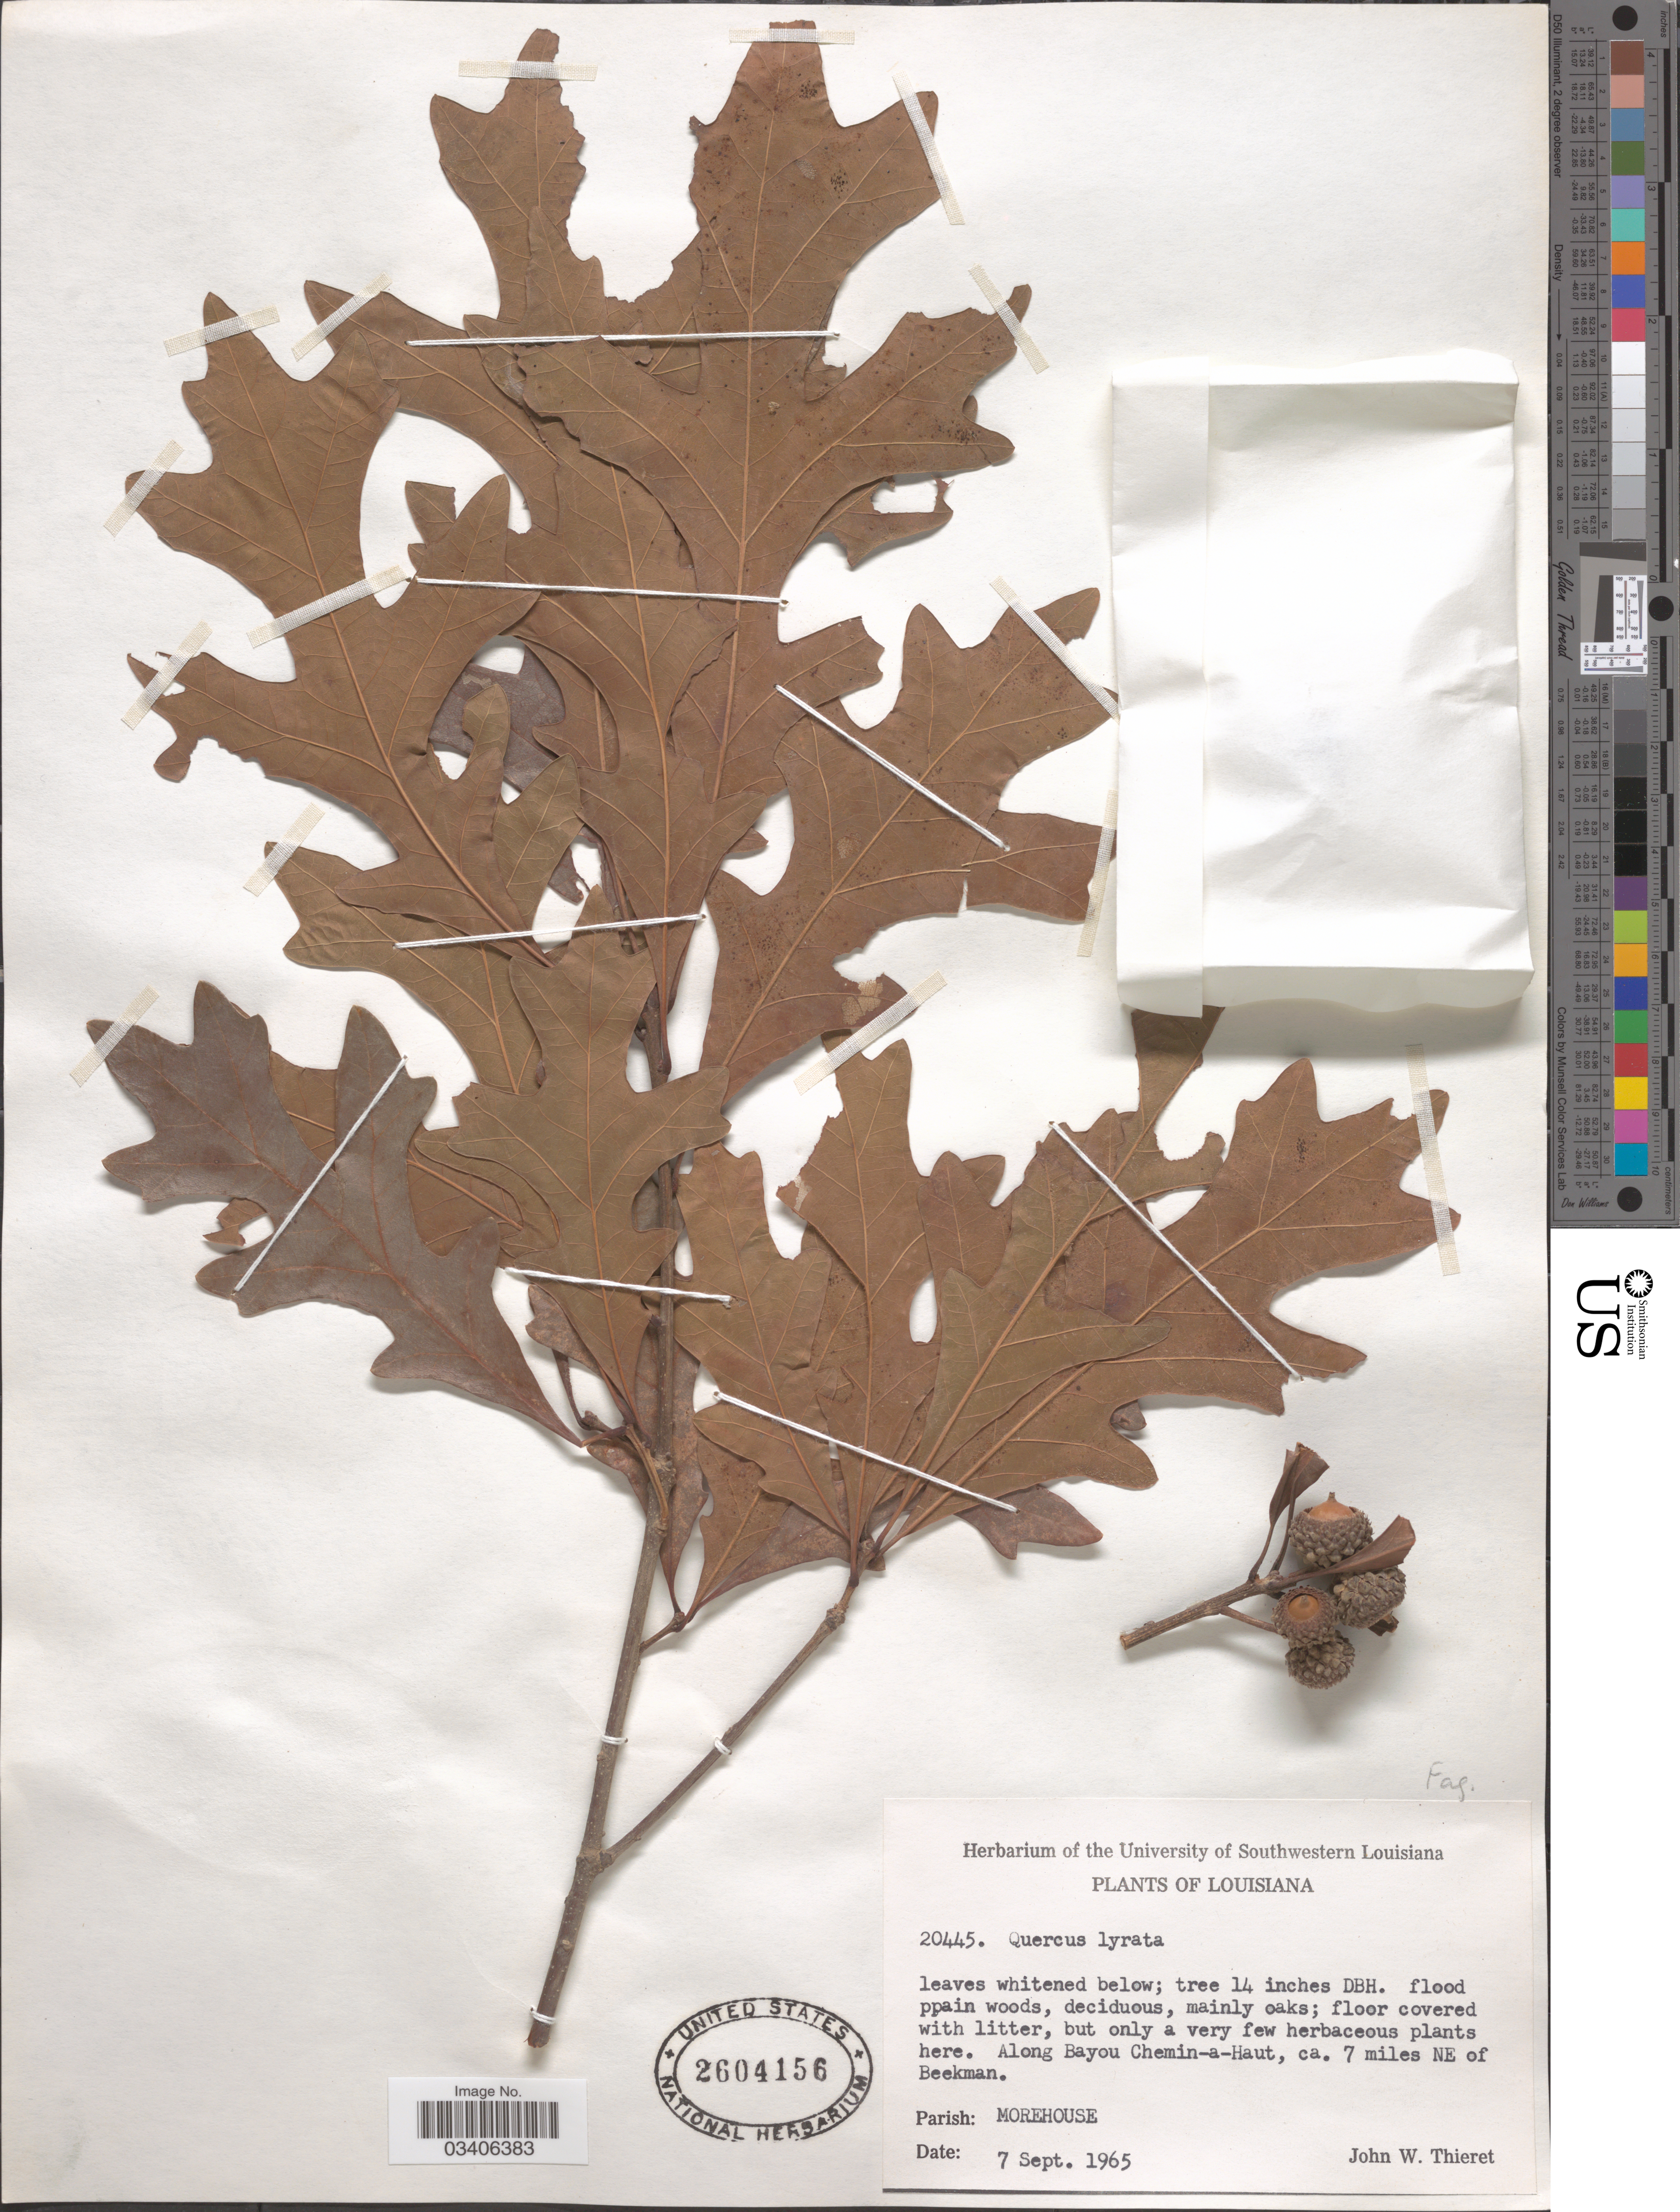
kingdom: Plantae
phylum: Tracheophyta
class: Magnoliopsida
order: Fagales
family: Fagaceae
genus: Quercus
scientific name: Quercus lyrata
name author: Walter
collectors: J. W. Thieret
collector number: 20445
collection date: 1965-09-07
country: United States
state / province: Louisiana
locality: Along Bayou Chemin-a-Haut, ca. 7 miles NE of Beekman. Parish: Morehouse.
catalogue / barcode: US 2604156